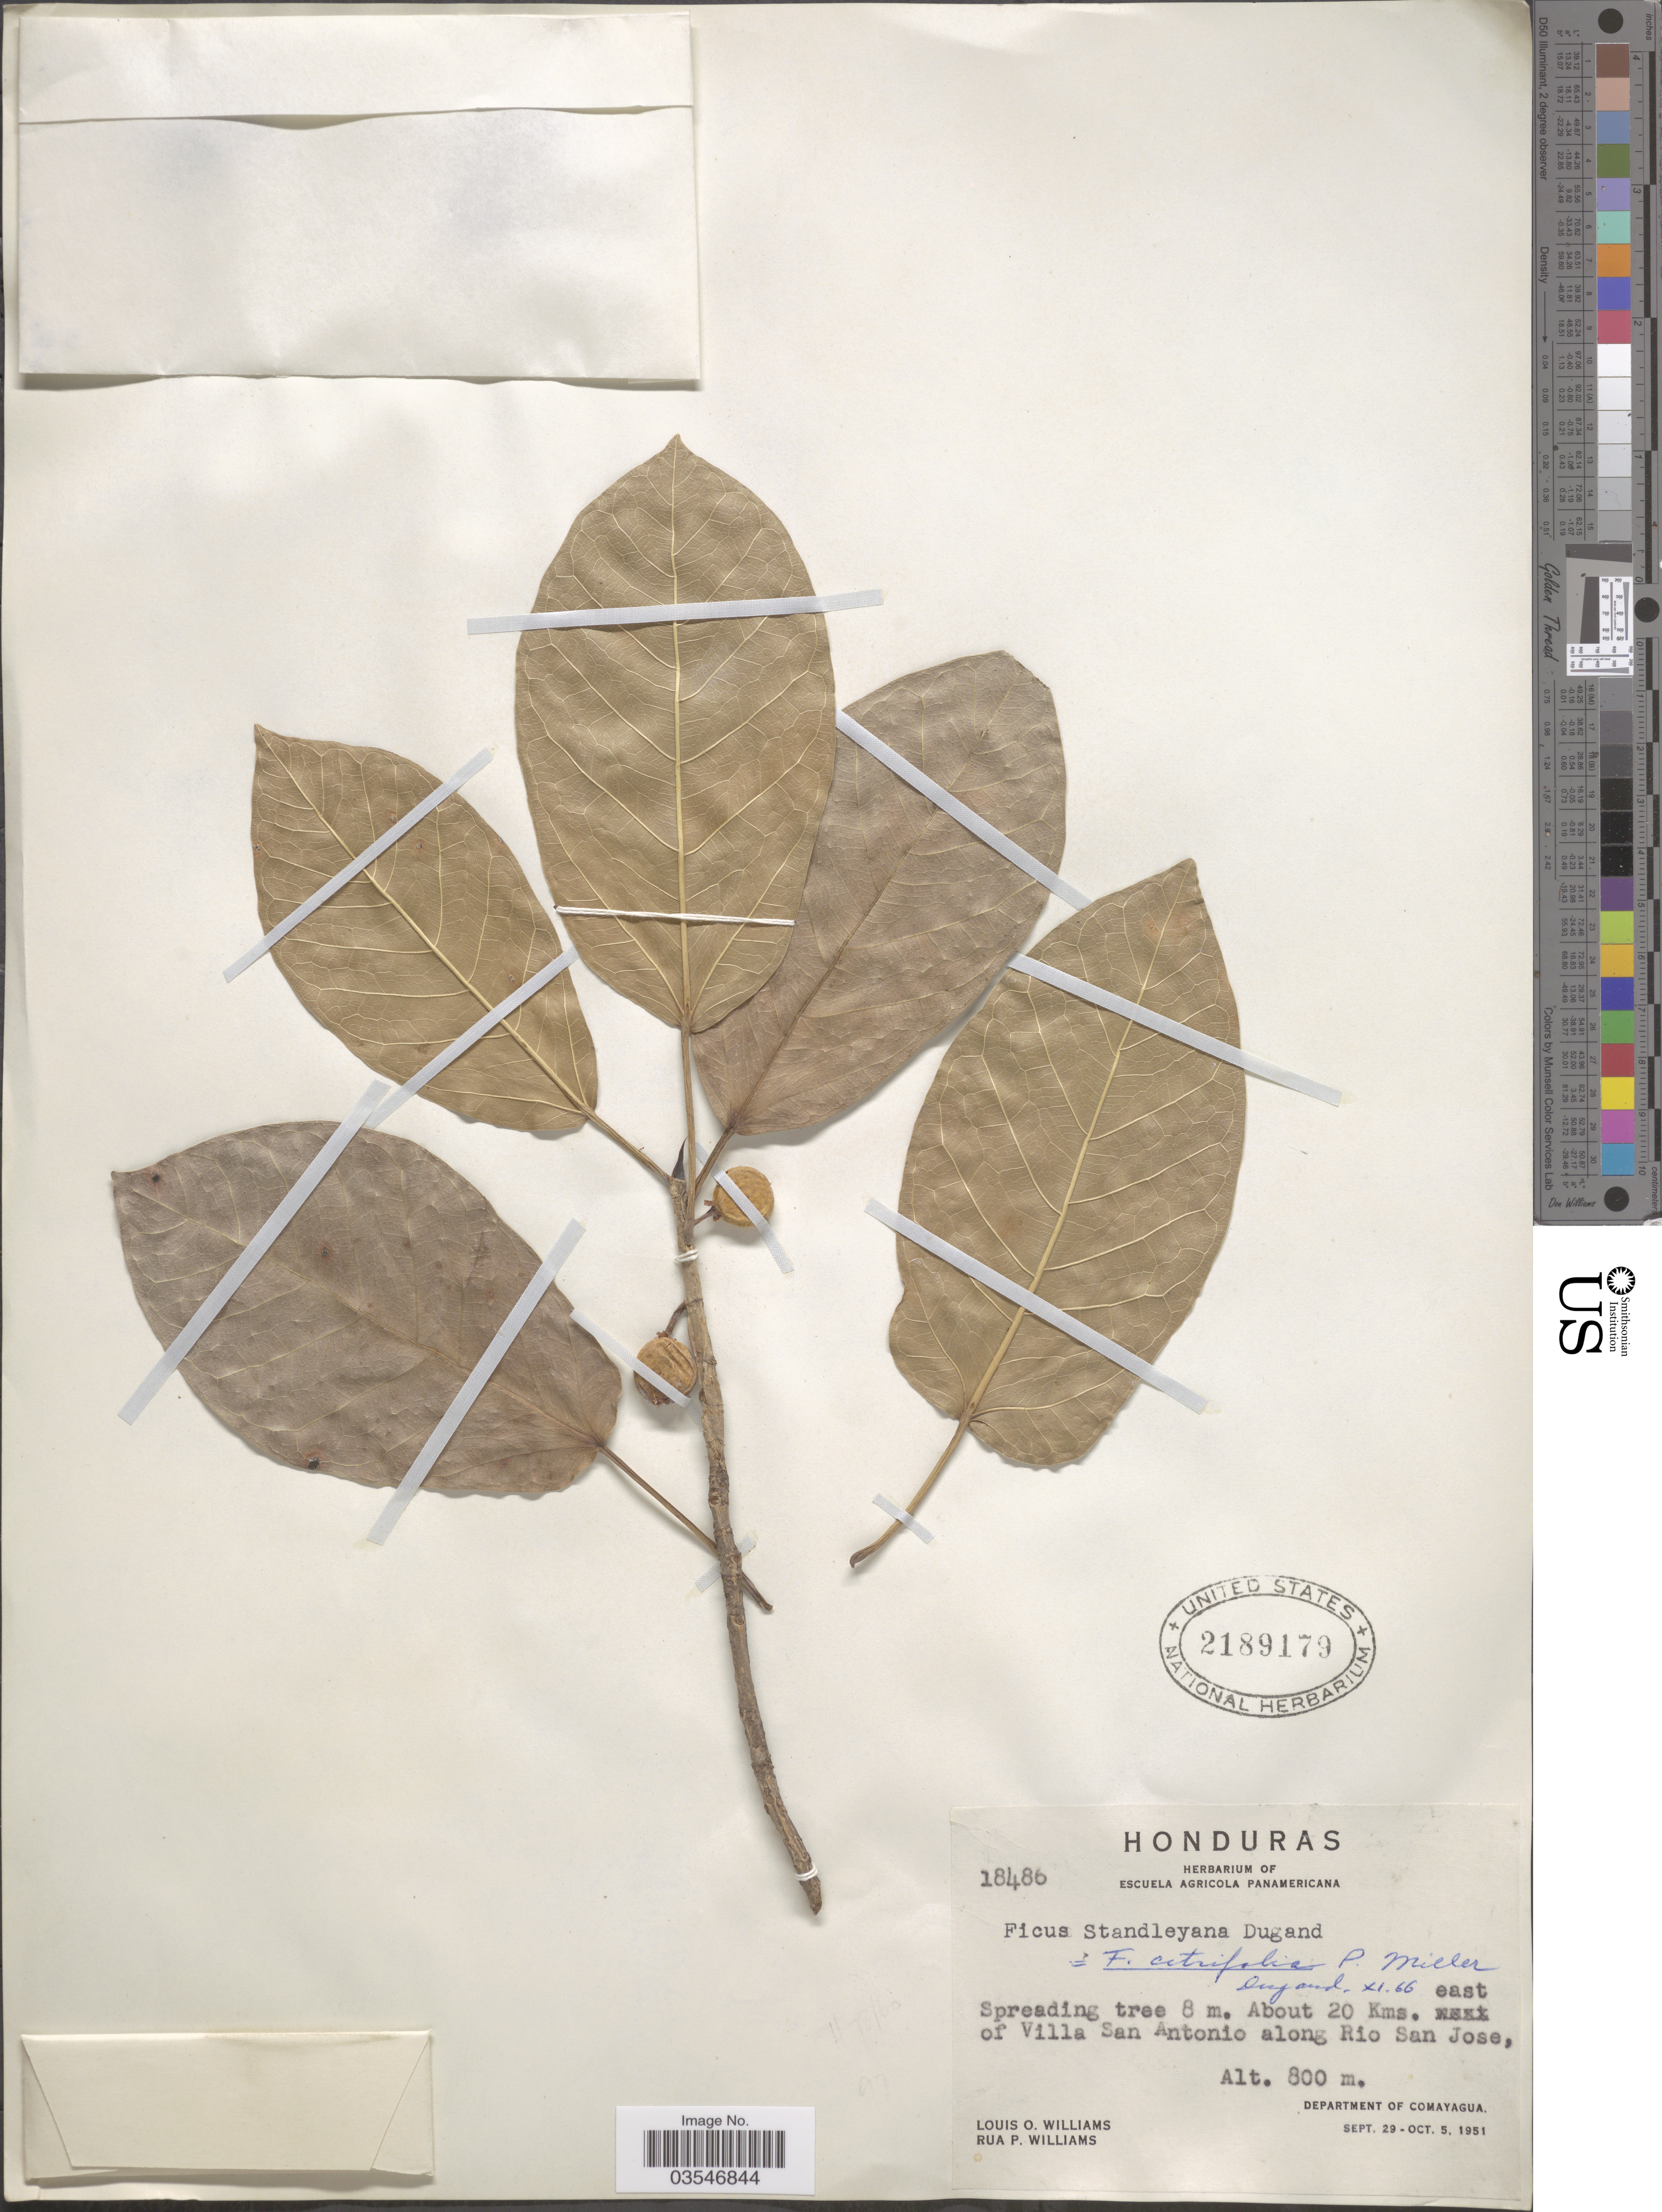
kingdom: Plantae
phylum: Tracheophyta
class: Magnoliopsida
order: Rosales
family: Moraceae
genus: Ficus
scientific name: Ficus citrifolia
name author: Mill.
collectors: L. O. Williams & R. P. Williams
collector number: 18486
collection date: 1951-09-29/1951-10-05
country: Honduras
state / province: Comayagua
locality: About 20 Kms. east of Villa San Antonio along Rio San Jose.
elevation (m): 800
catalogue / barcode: US 2189179